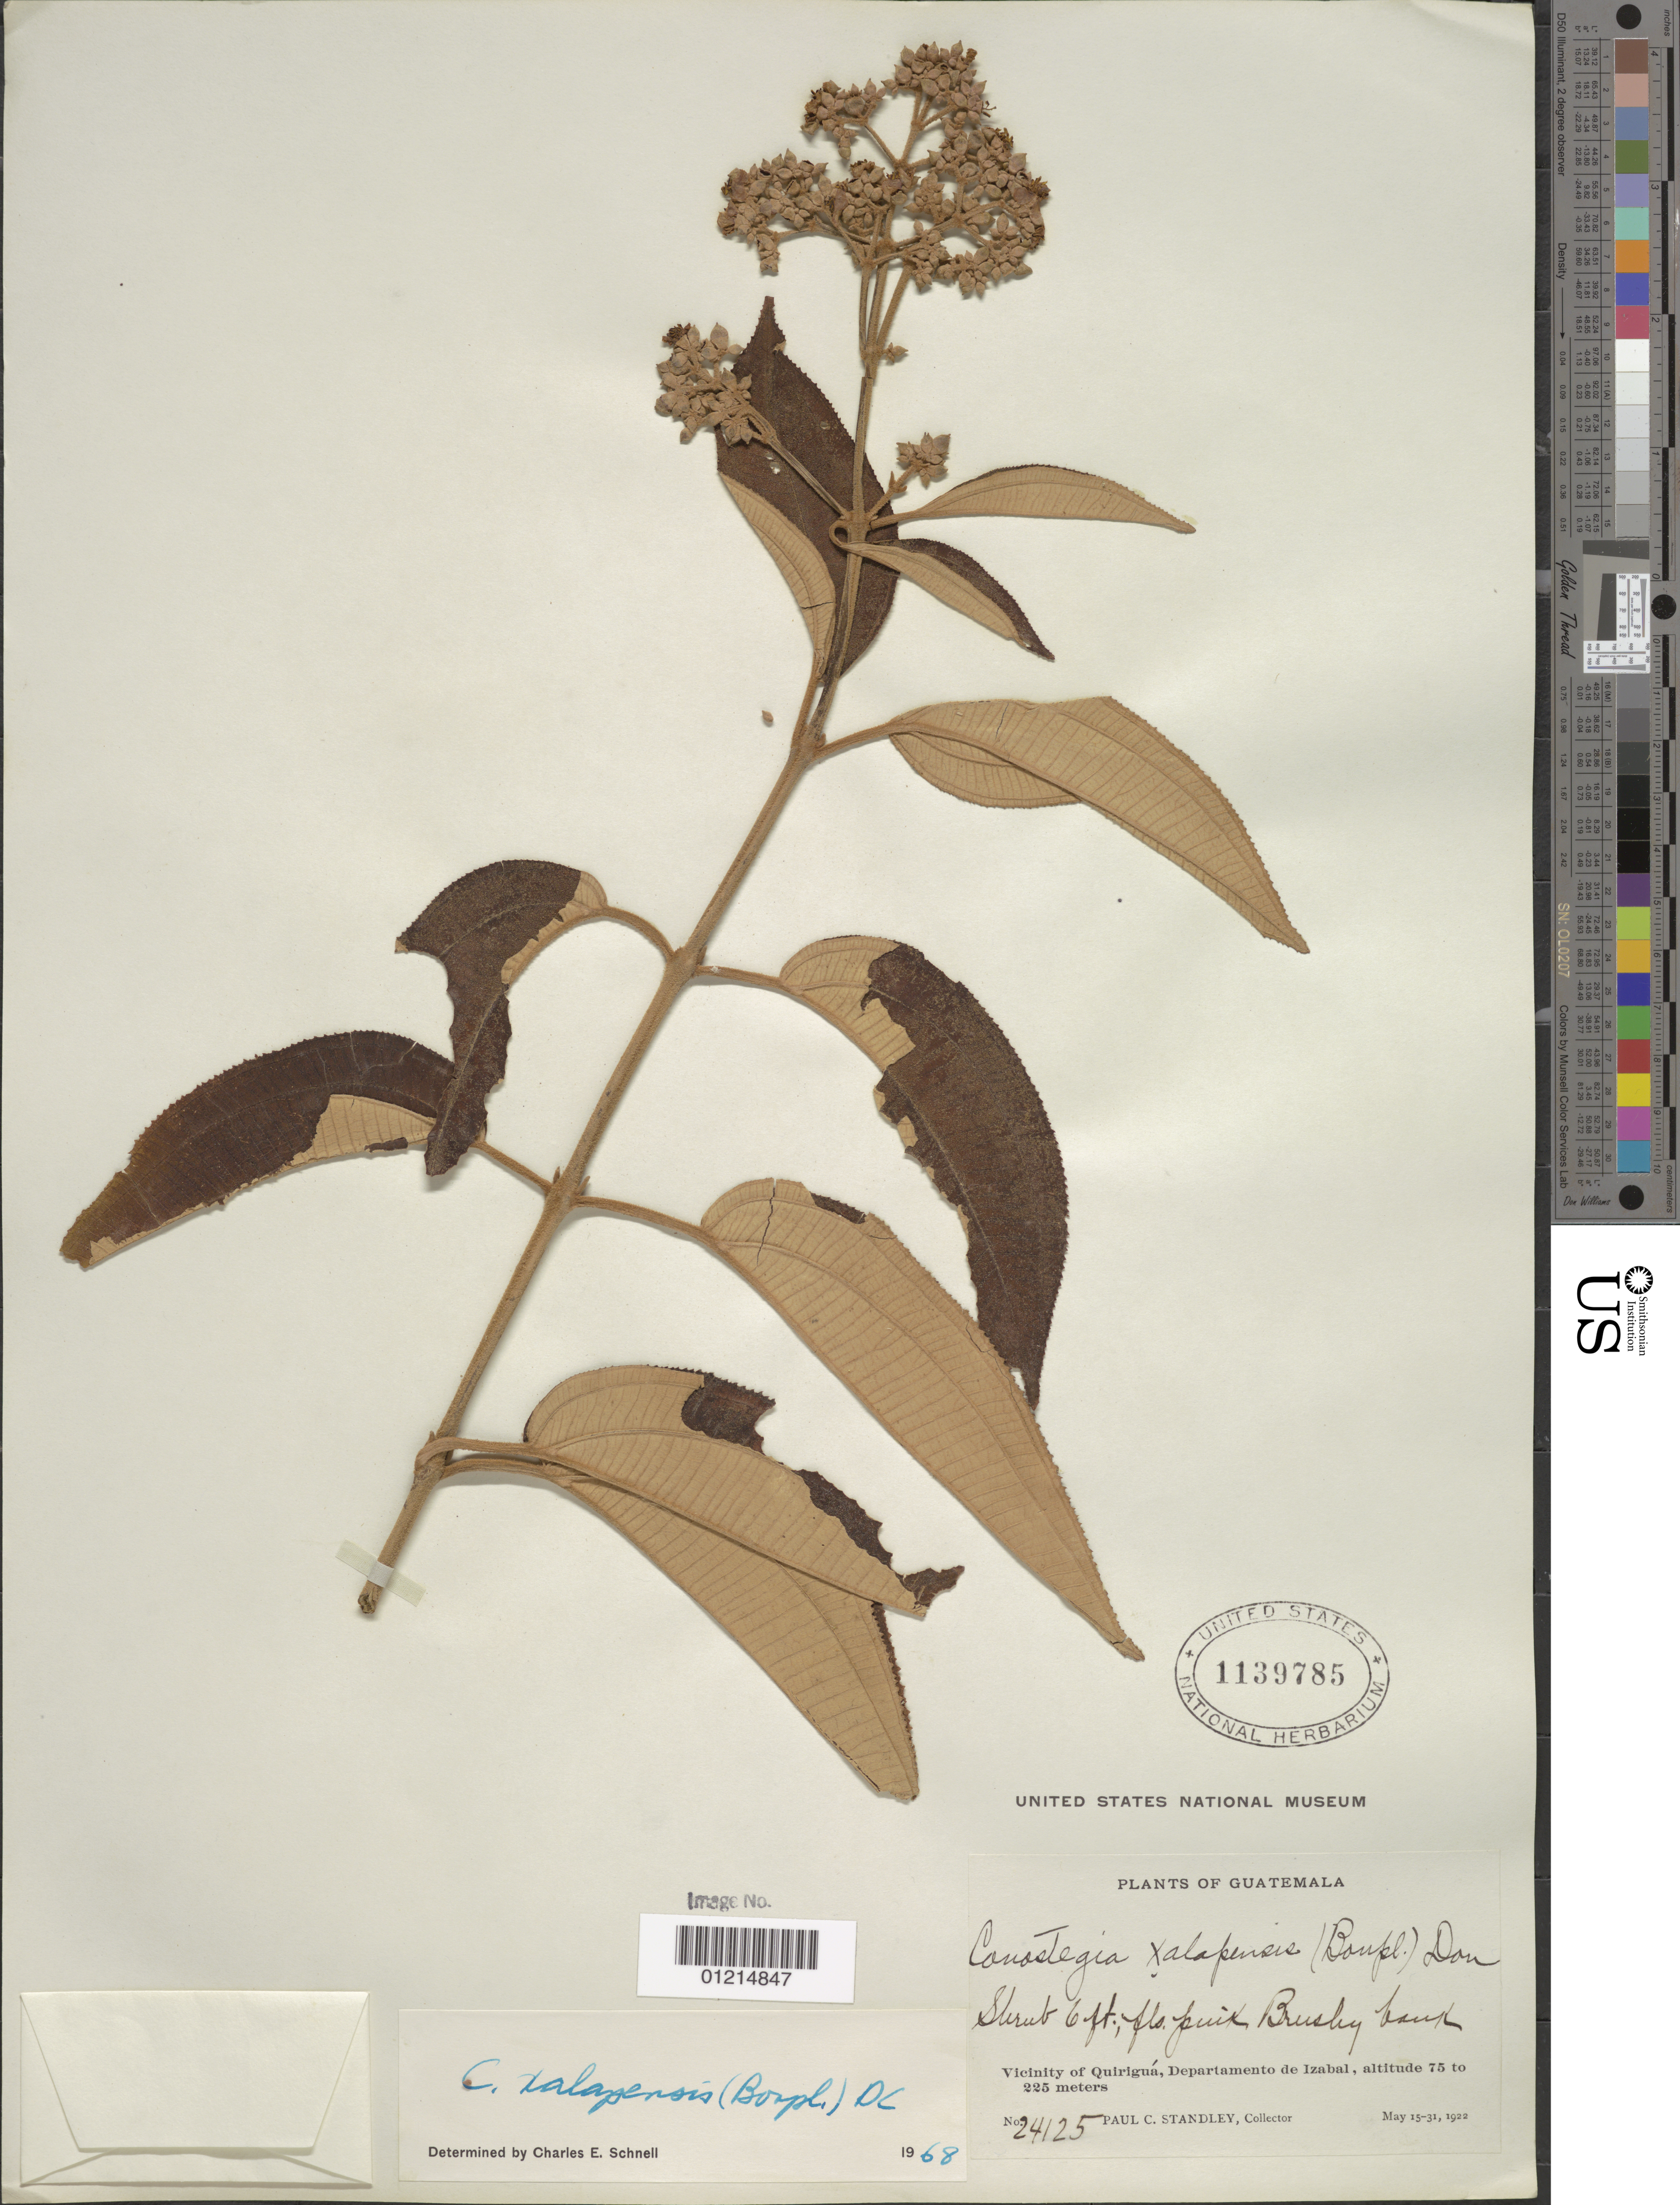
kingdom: Plantae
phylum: Tracheophyta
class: Magnoliopsida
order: Myrtales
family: Melastomataceae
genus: Conostegia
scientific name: Conostegia quadrangularis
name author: Schltdl. ex Steud.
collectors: P. C. Standley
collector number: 24125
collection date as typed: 15 May 1922 to 31 Mar 1922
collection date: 1922-03-31/1922-05-15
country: Guatemala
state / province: Izabal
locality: Vicinity of Quiriguá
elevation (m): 75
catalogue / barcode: US 1139785